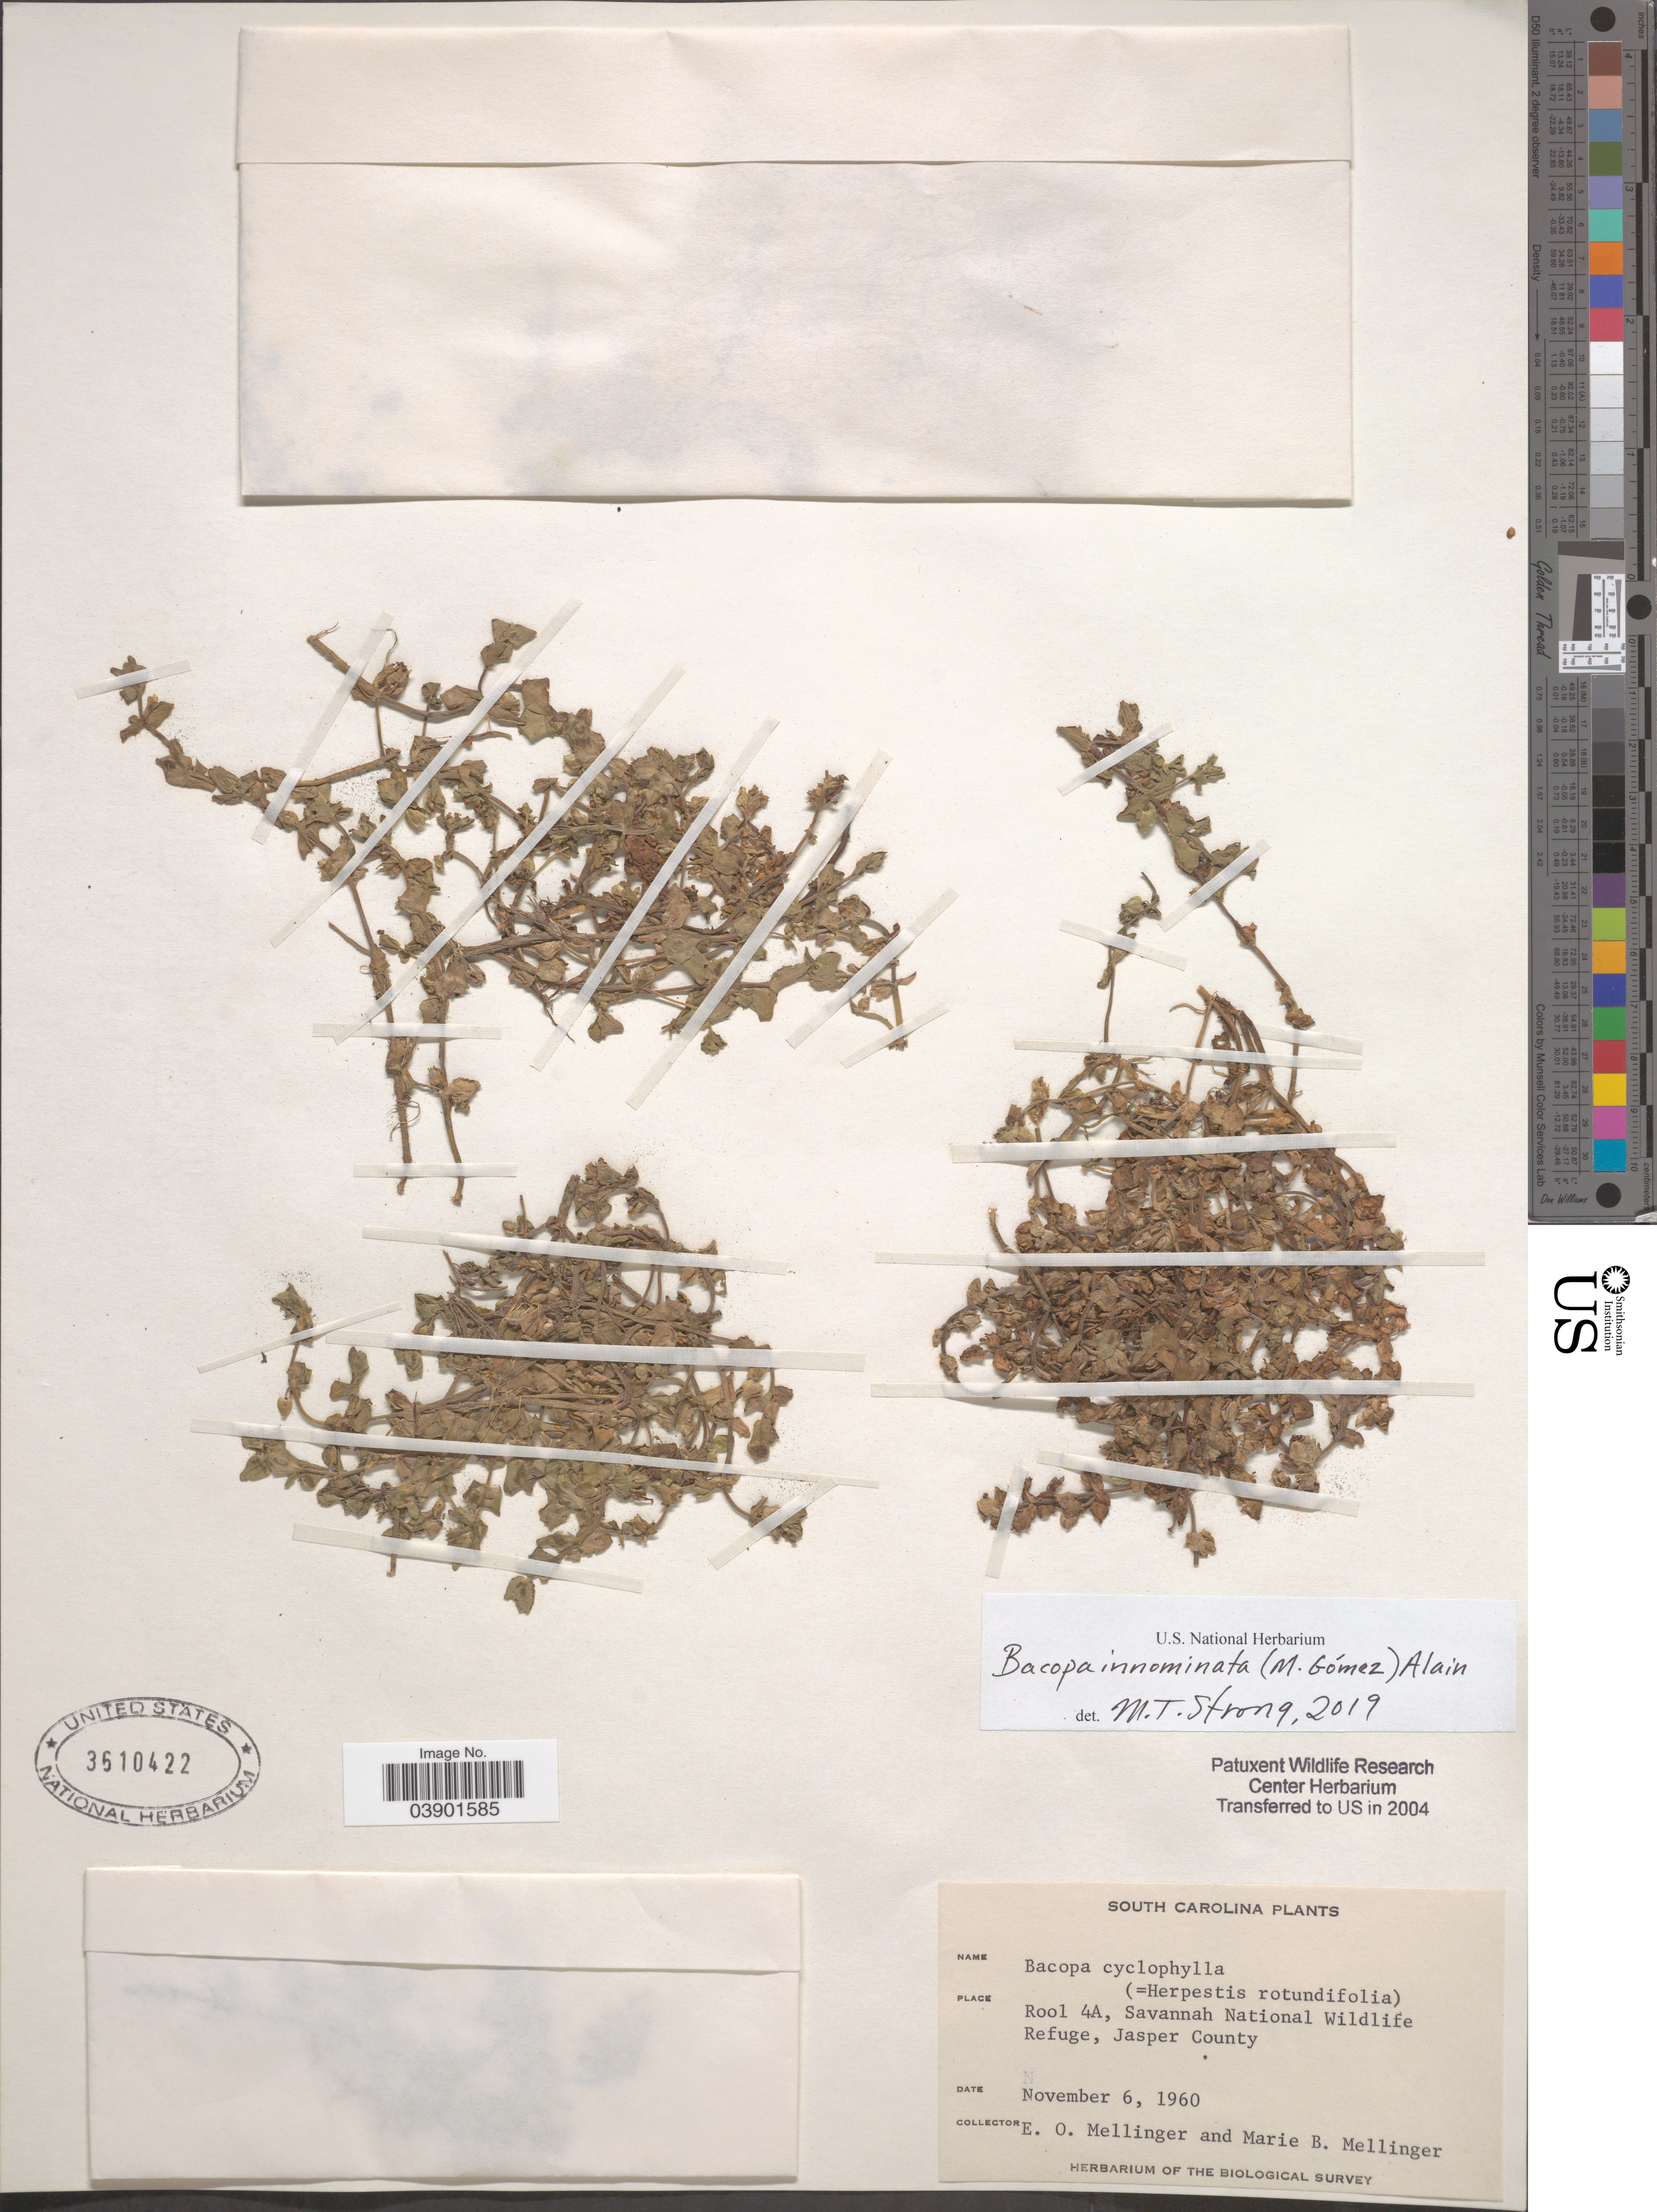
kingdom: Plantae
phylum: Tracheophyta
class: Magnoliopsida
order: Lamiales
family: Plantaginaceae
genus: Bacopa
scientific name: Bacopa innominata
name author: (M. Gómez) Alain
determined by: Strong, Mark T., (BOT), Smithsonian Institution - National Museum of Natural History (UNITED STATES)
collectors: E. Mellinger & M. Mellinger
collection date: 1960-11-06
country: United States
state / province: South Carolina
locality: Rool 4A, Savannah National Wildlife Refuge, Jasper County.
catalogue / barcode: US 3610422